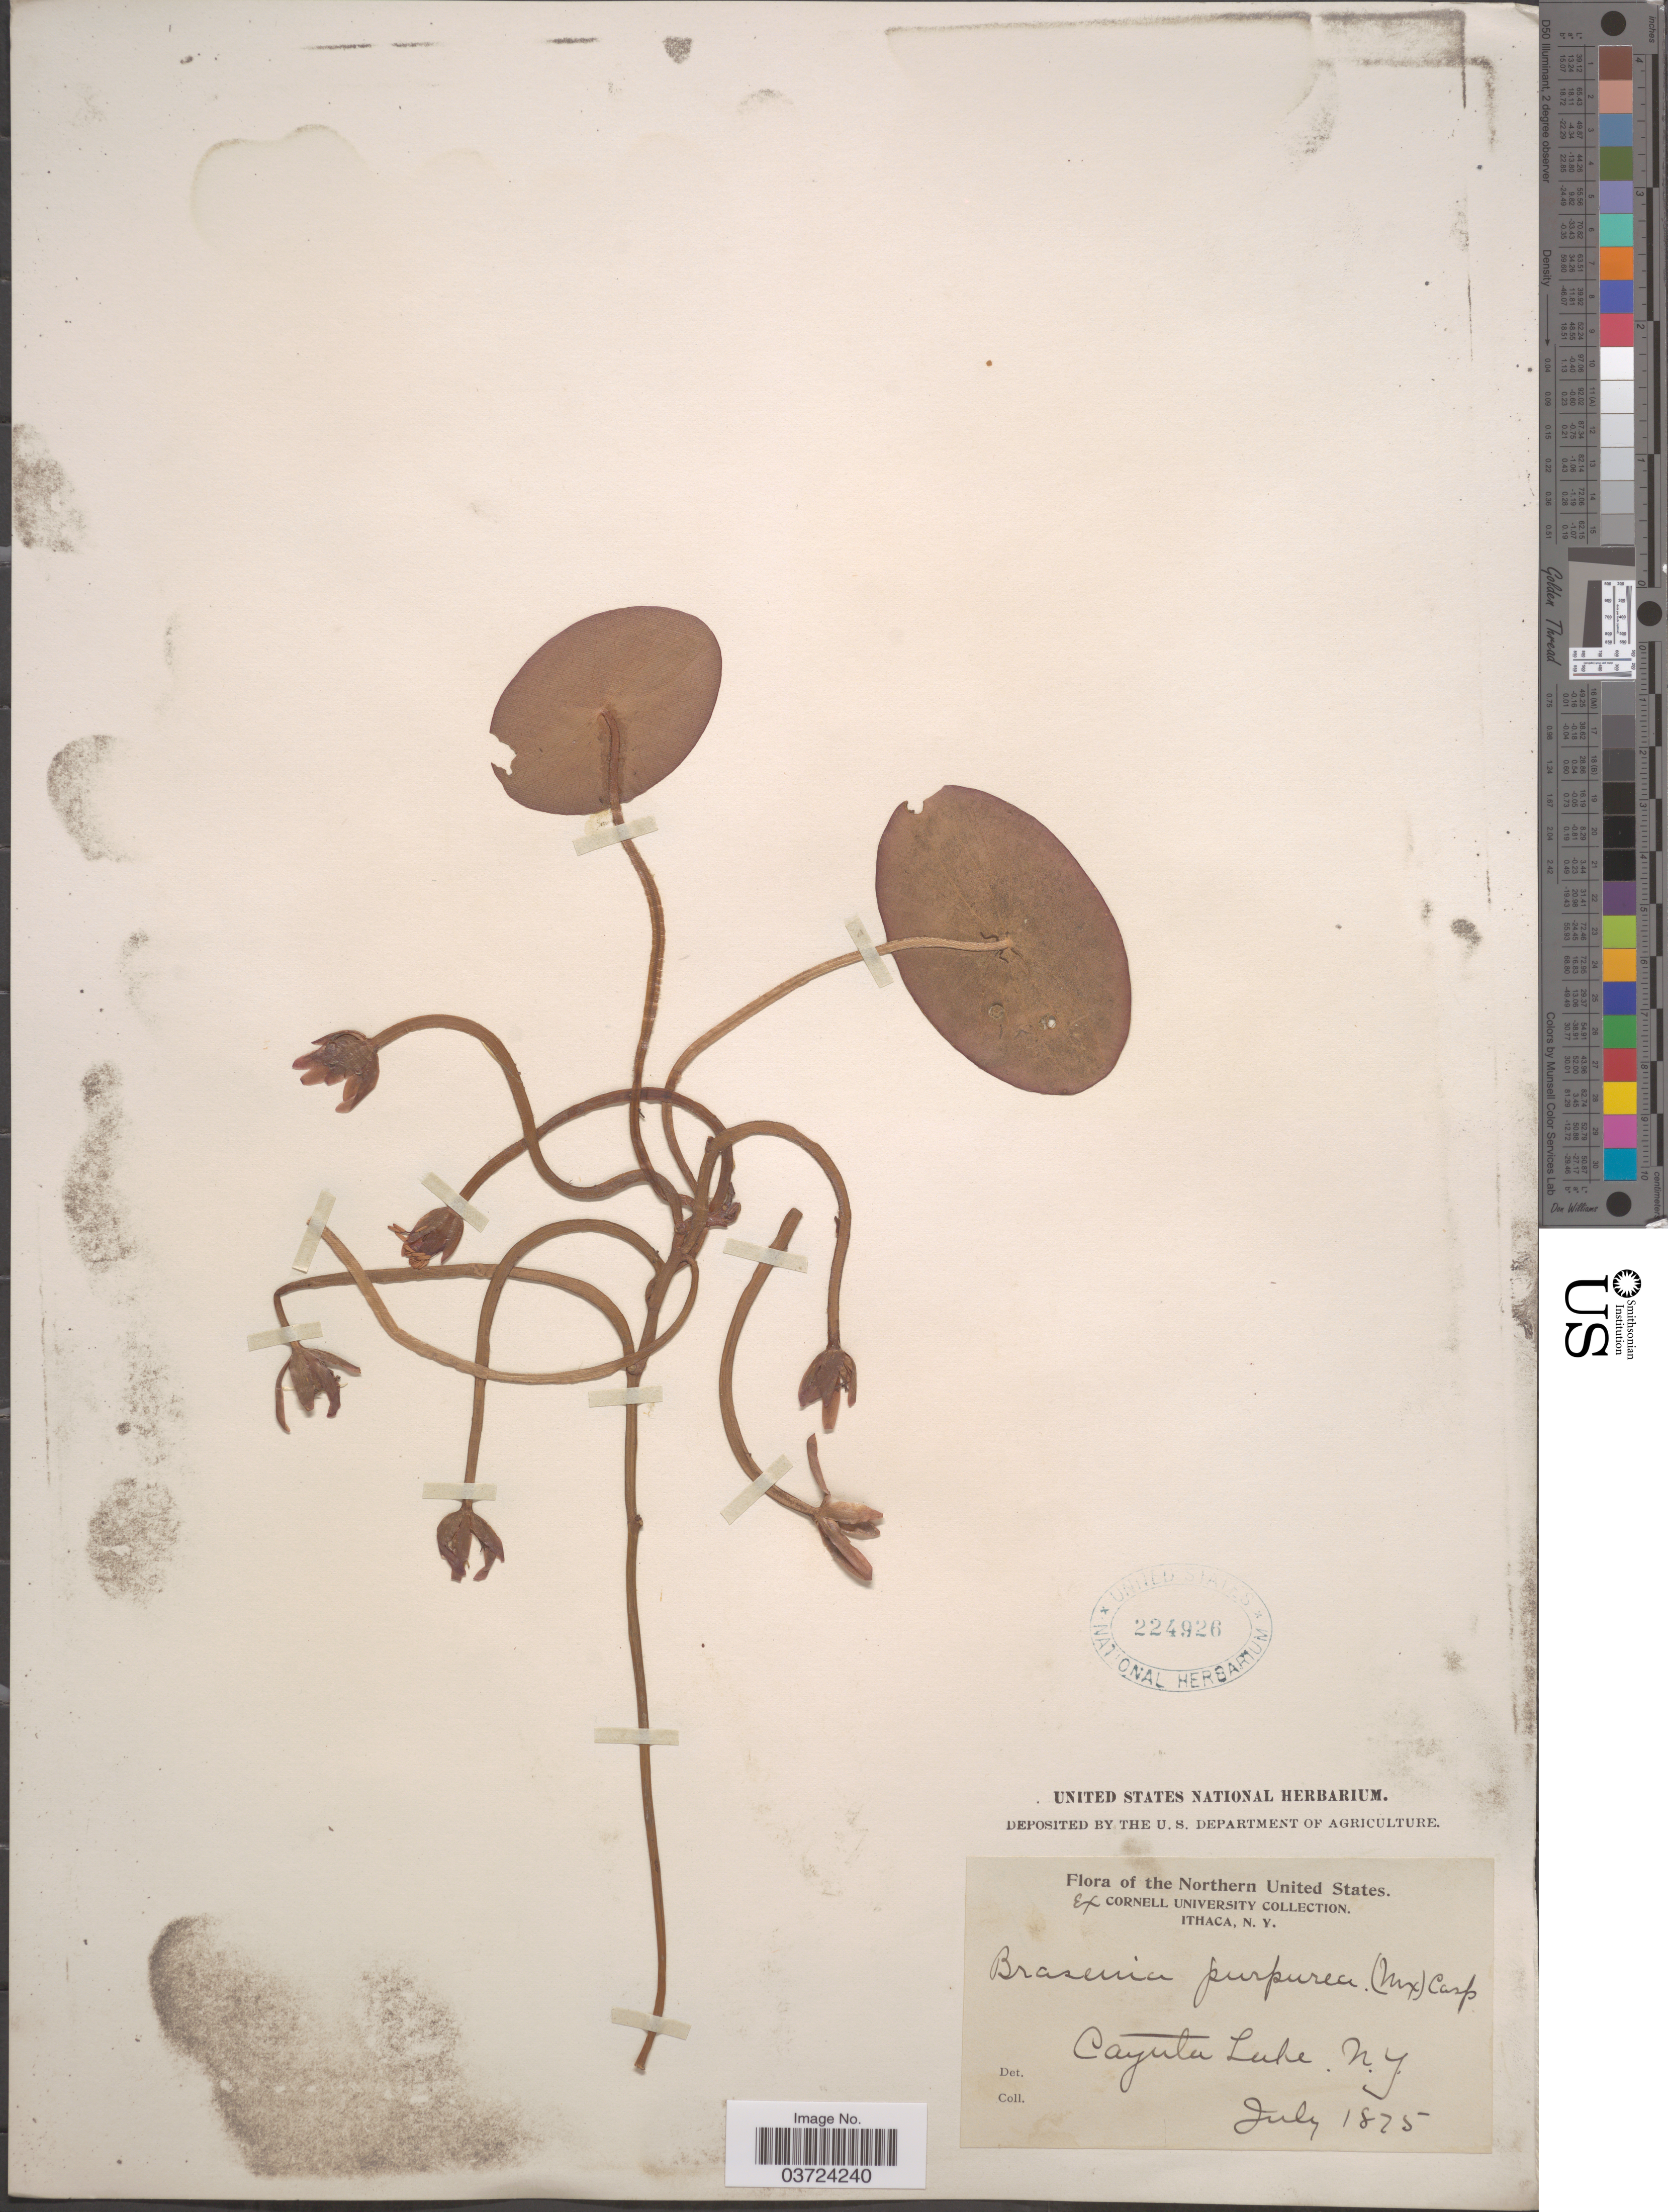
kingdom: Plantae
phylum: Tracheophyta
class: Magnoliopsida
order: Nymphaeales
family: Cabombaceae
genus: Brasenia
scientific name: Brasenia schreberi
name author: J.F. Gmel.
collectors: Cornell University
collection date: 1875-07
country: United States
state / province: New York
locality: The Northern United States. Cayuta Lake.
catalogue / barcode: US 224926